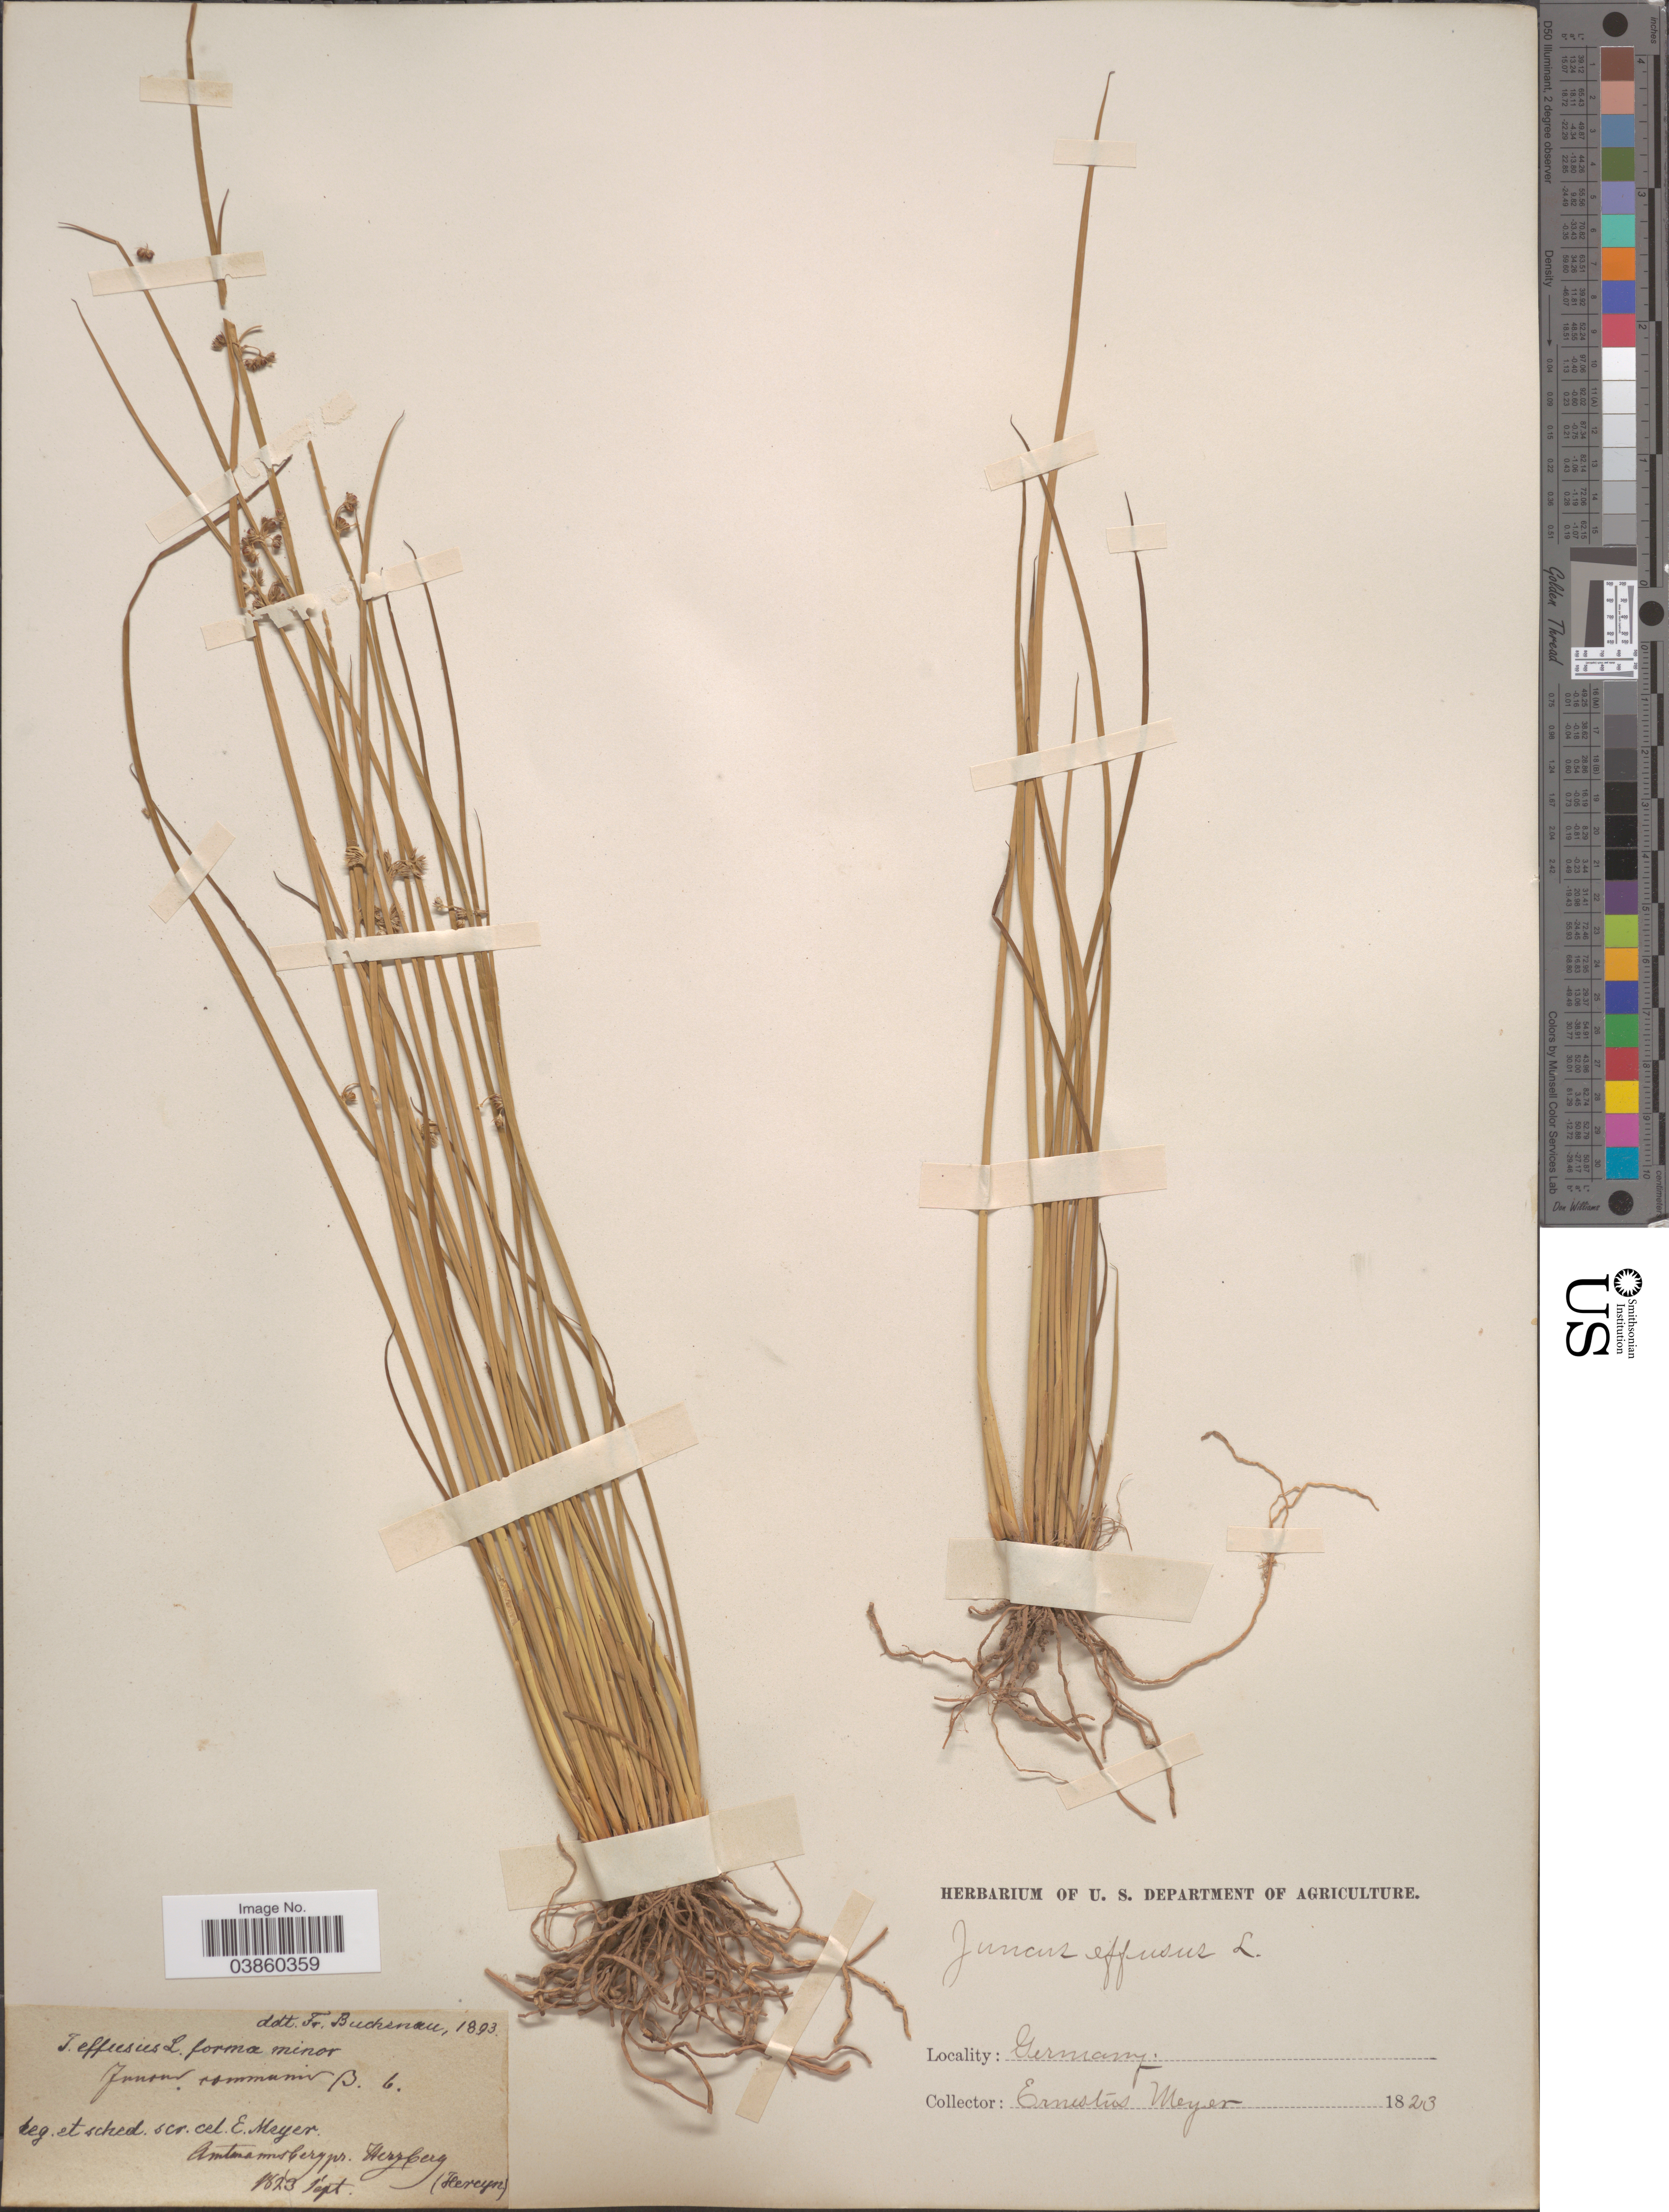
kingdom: Plantae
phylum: Tracheophyta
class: Liliopsida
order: Poales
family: Juncaceae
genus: Juncus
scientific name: Juncus effusus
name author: L.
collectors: E. Meyer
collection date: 1823-09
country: Germany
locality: Amtanamoberg [interpreted] pr. Herzberg.